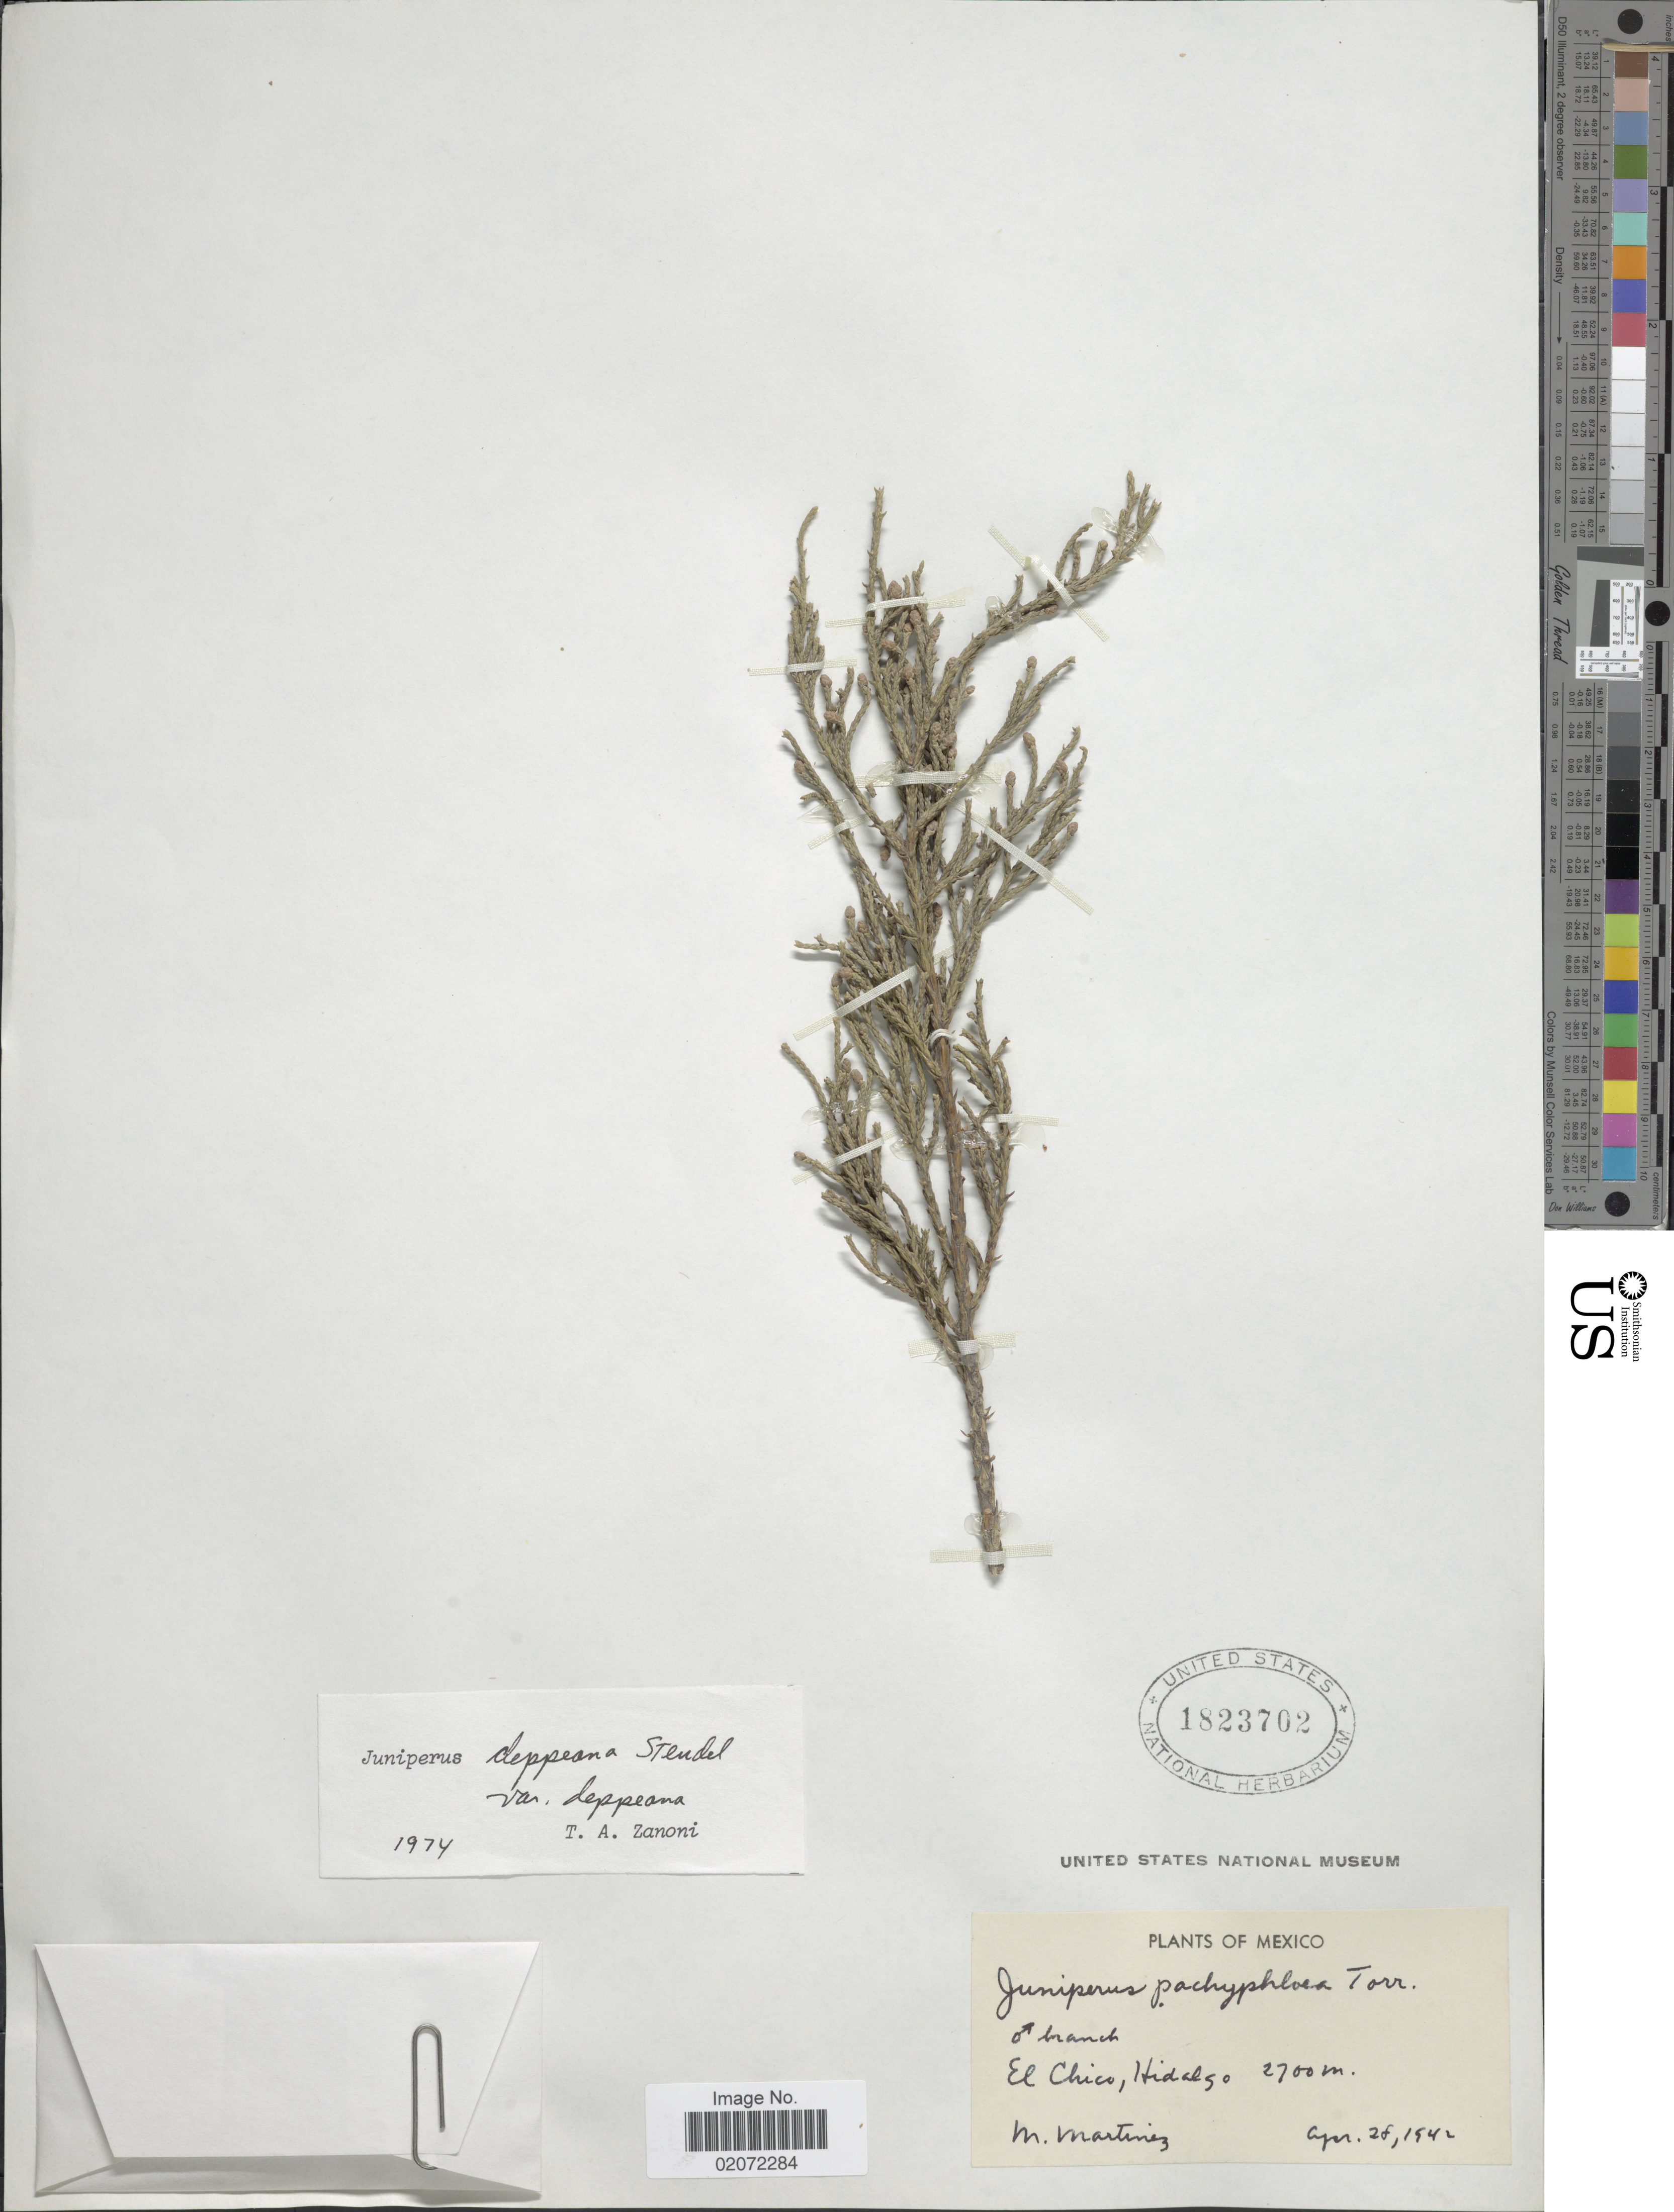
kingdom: Plantae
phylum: Tracheophyta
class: Pinopsida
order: Pinales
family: Cupressaceae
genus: Juniperus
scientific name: Juniperus deppeana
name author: Steud.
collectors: M. Martinez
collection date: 1942-04-28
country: Mexico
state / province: Hidalgo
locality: El Chico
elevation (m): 2700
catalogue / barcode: US 1823702